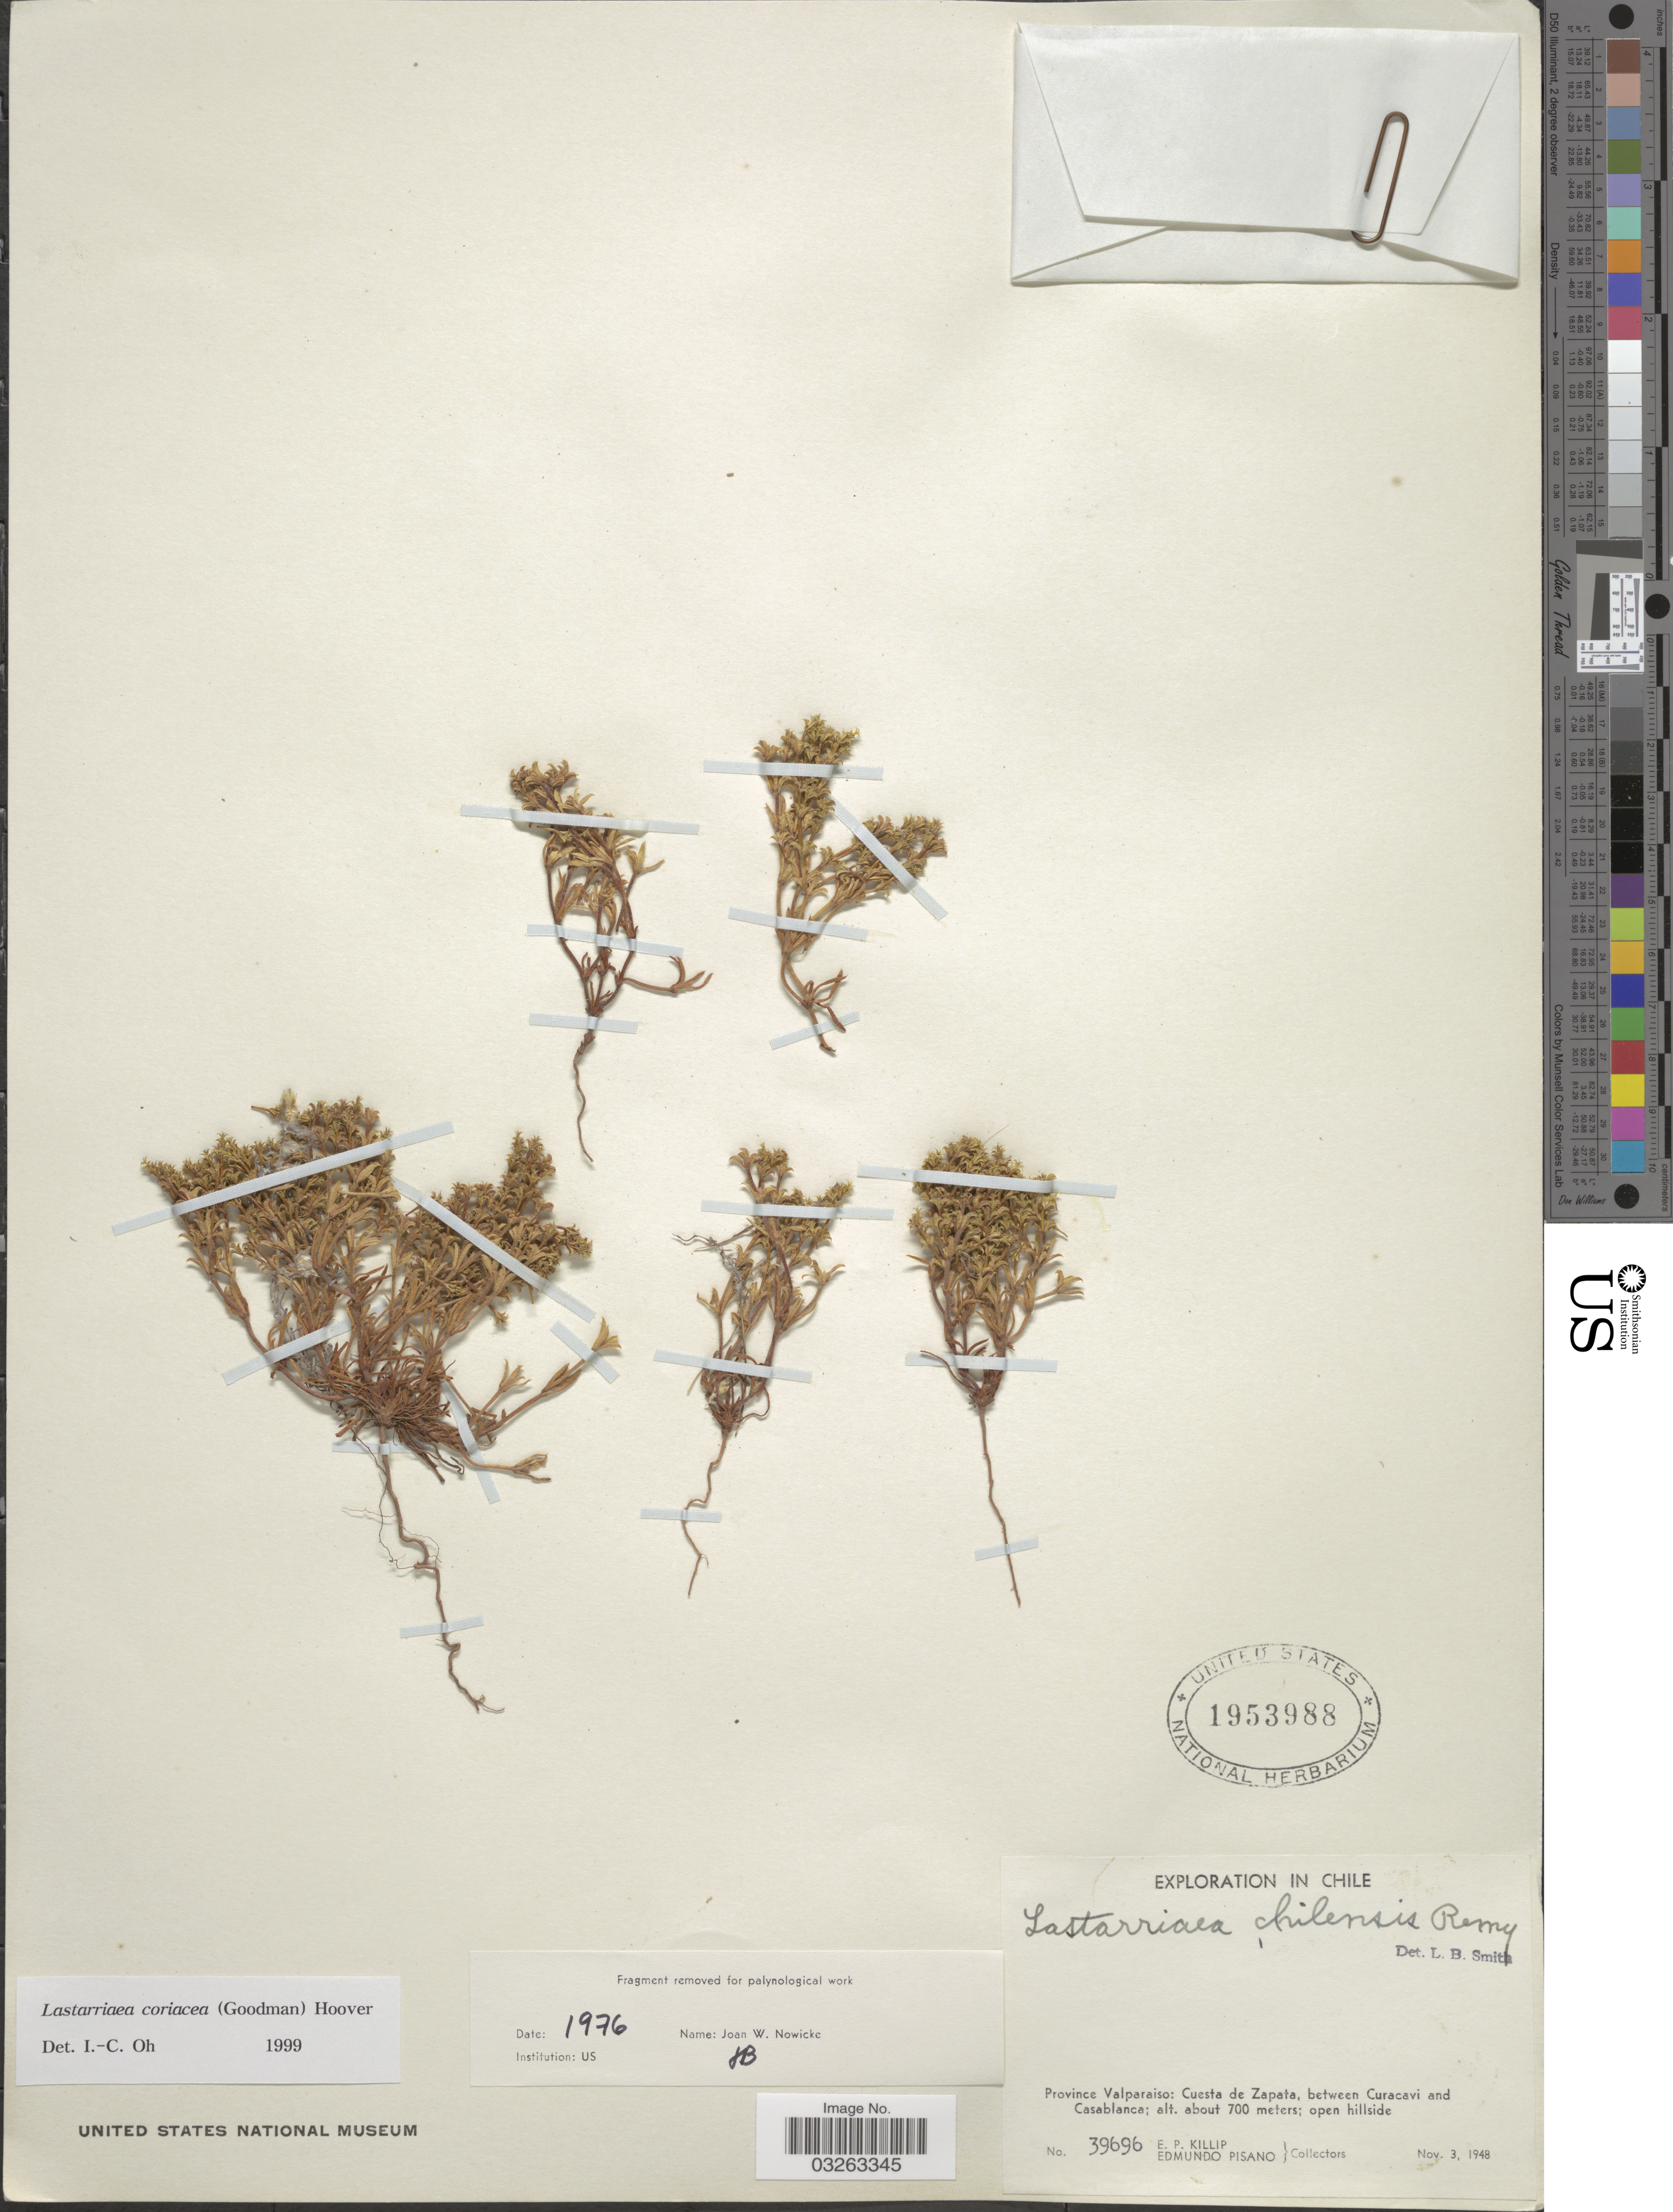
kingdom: Plantae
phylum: Tracheophyta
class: Magnoliopsida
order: Caryophyllales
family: Polygonaceae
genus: Lastarriaea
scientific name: Lastarriaea coriacea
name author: (Goodman) Hoover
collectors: E. P. Killip & E. Pisano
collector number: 39696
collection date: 1948-11-03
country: Chile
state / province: Valparaíso (V)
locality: Province Valparaiso: Cuesta de Zapata, between Curacavi and Casablanca.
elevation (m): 700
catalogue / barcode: US 1953988